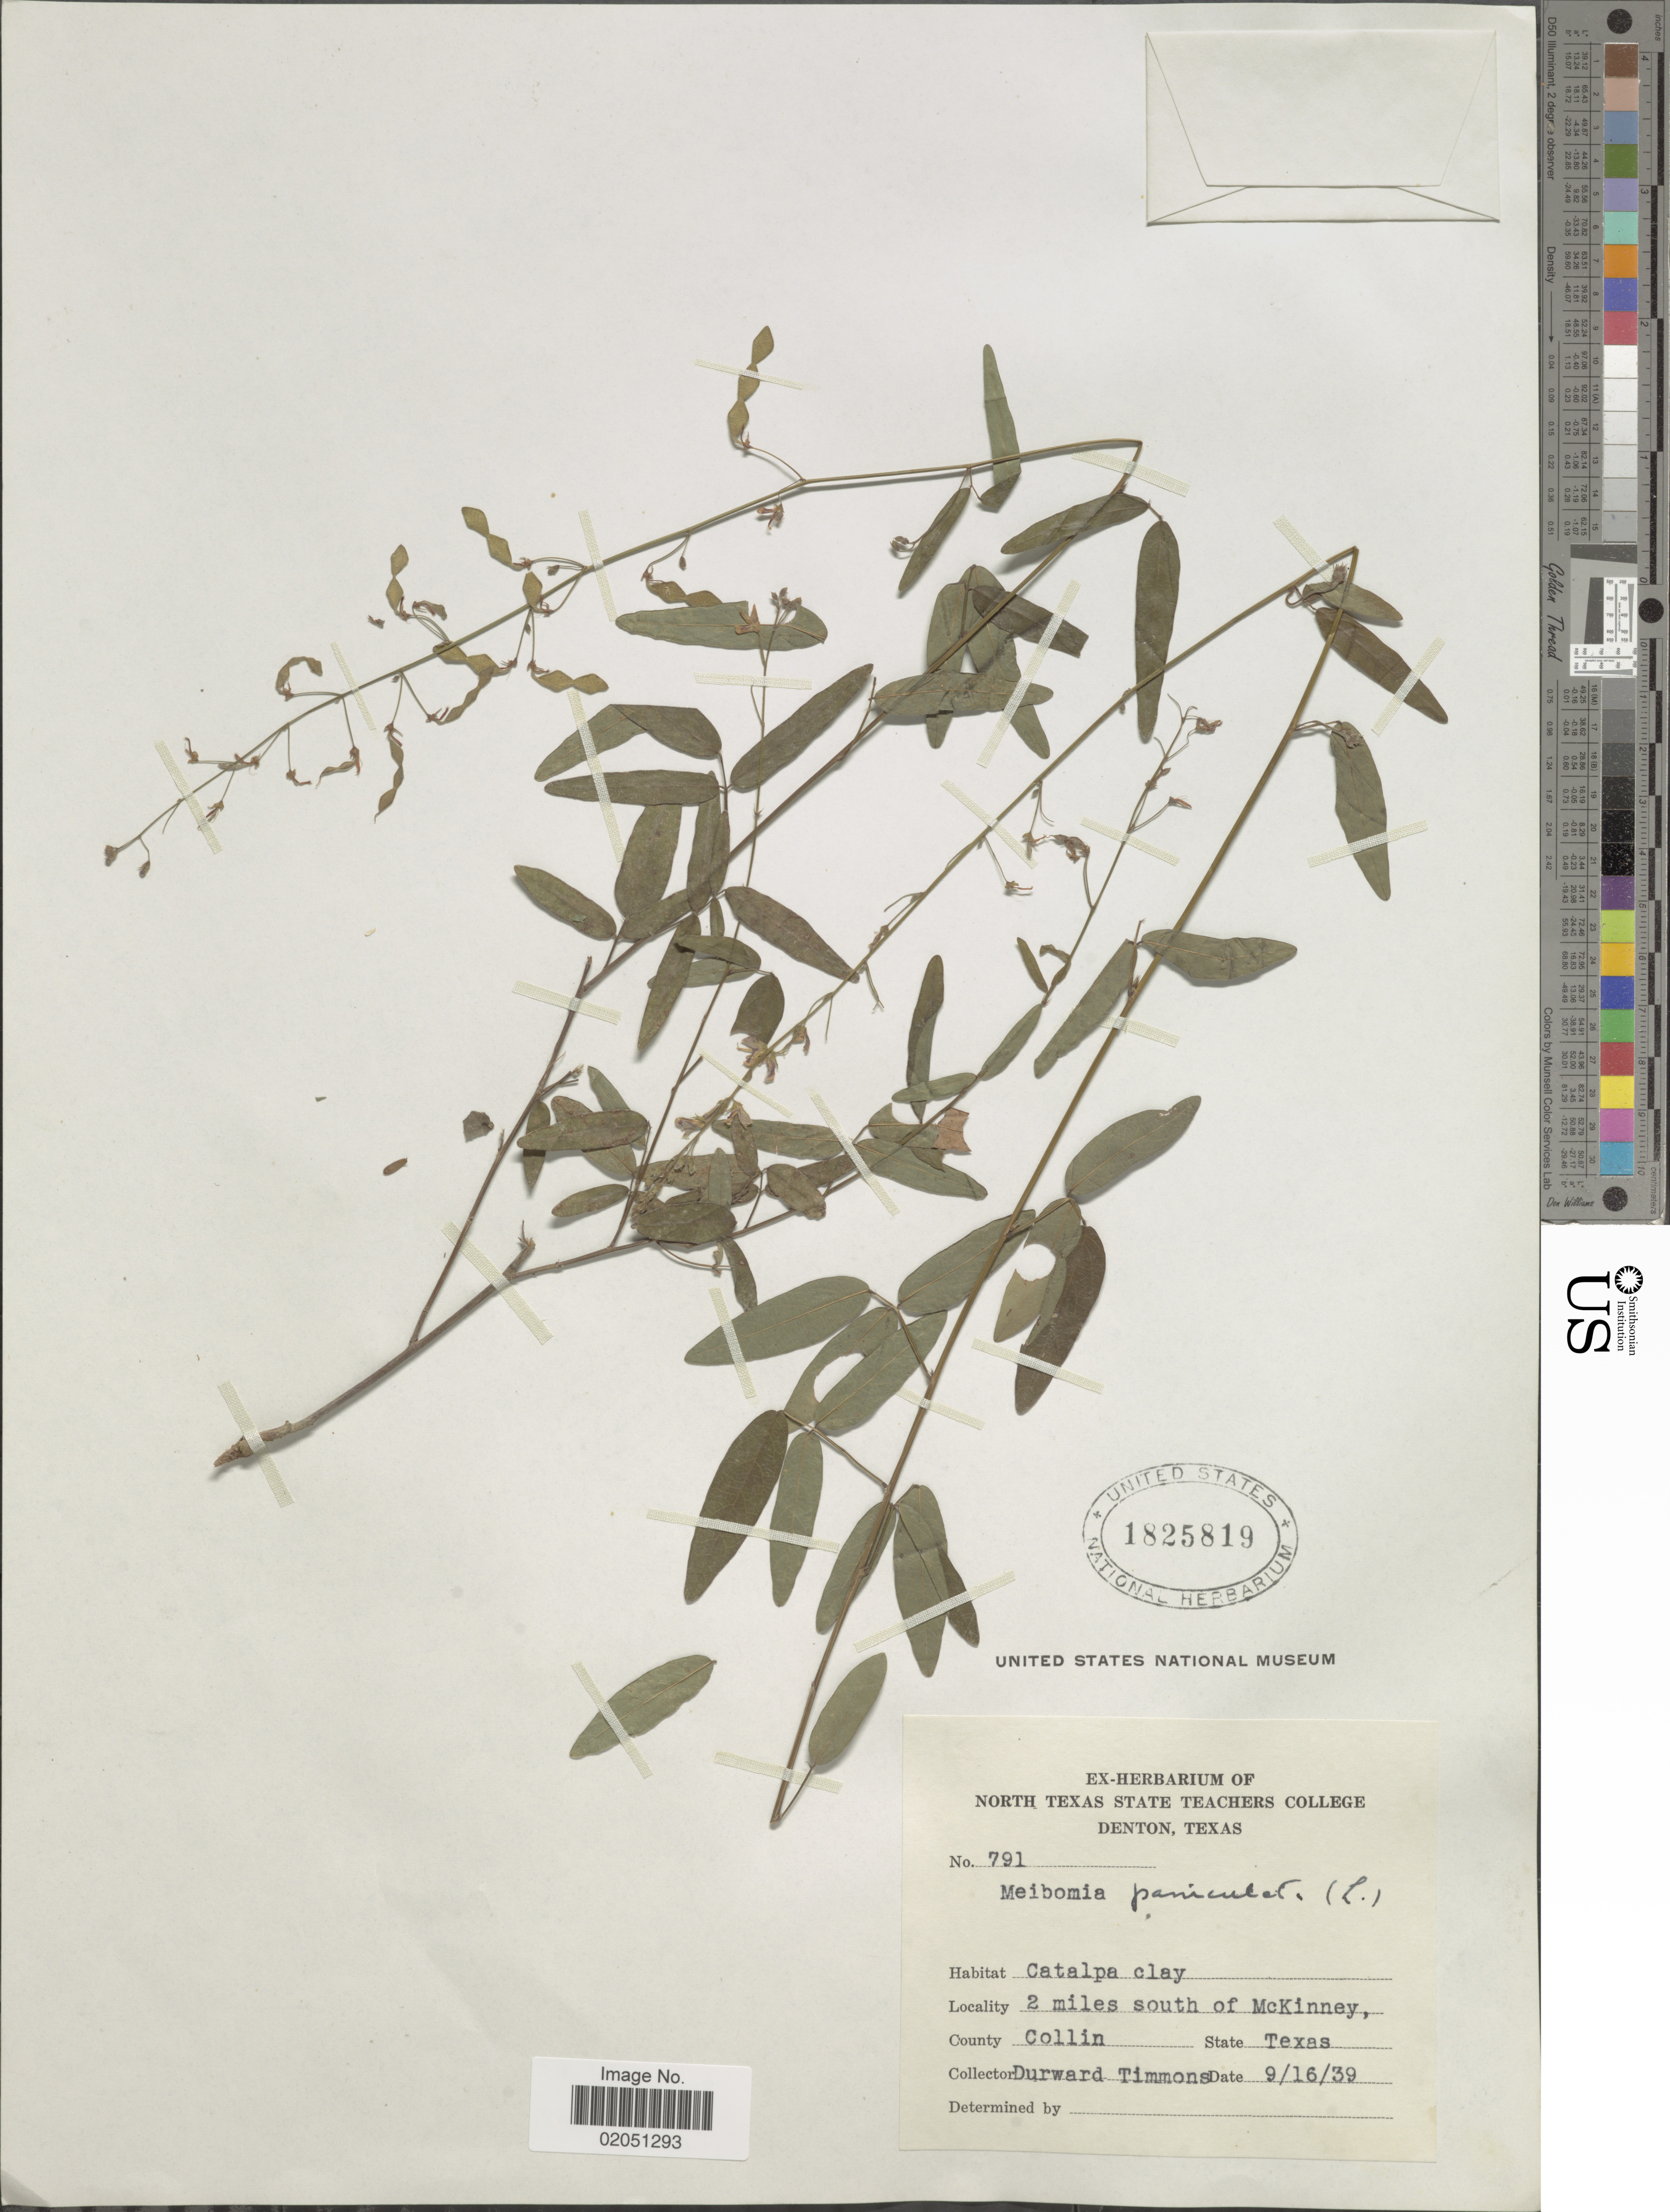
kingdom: Plantae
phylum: Tracheophyta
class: Magnoliopsida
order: Fabales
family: Fabaceae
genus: Desmodium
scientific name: Desmodium paniculatum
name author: (L.) DC.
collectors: D. Timmons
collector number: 791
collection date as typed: Transcribed d/m/y: 16/9/39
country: United States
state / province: Texas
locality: Catalpa clay, 2 miles south of McKinney, County Collin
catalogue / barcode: US 1825819